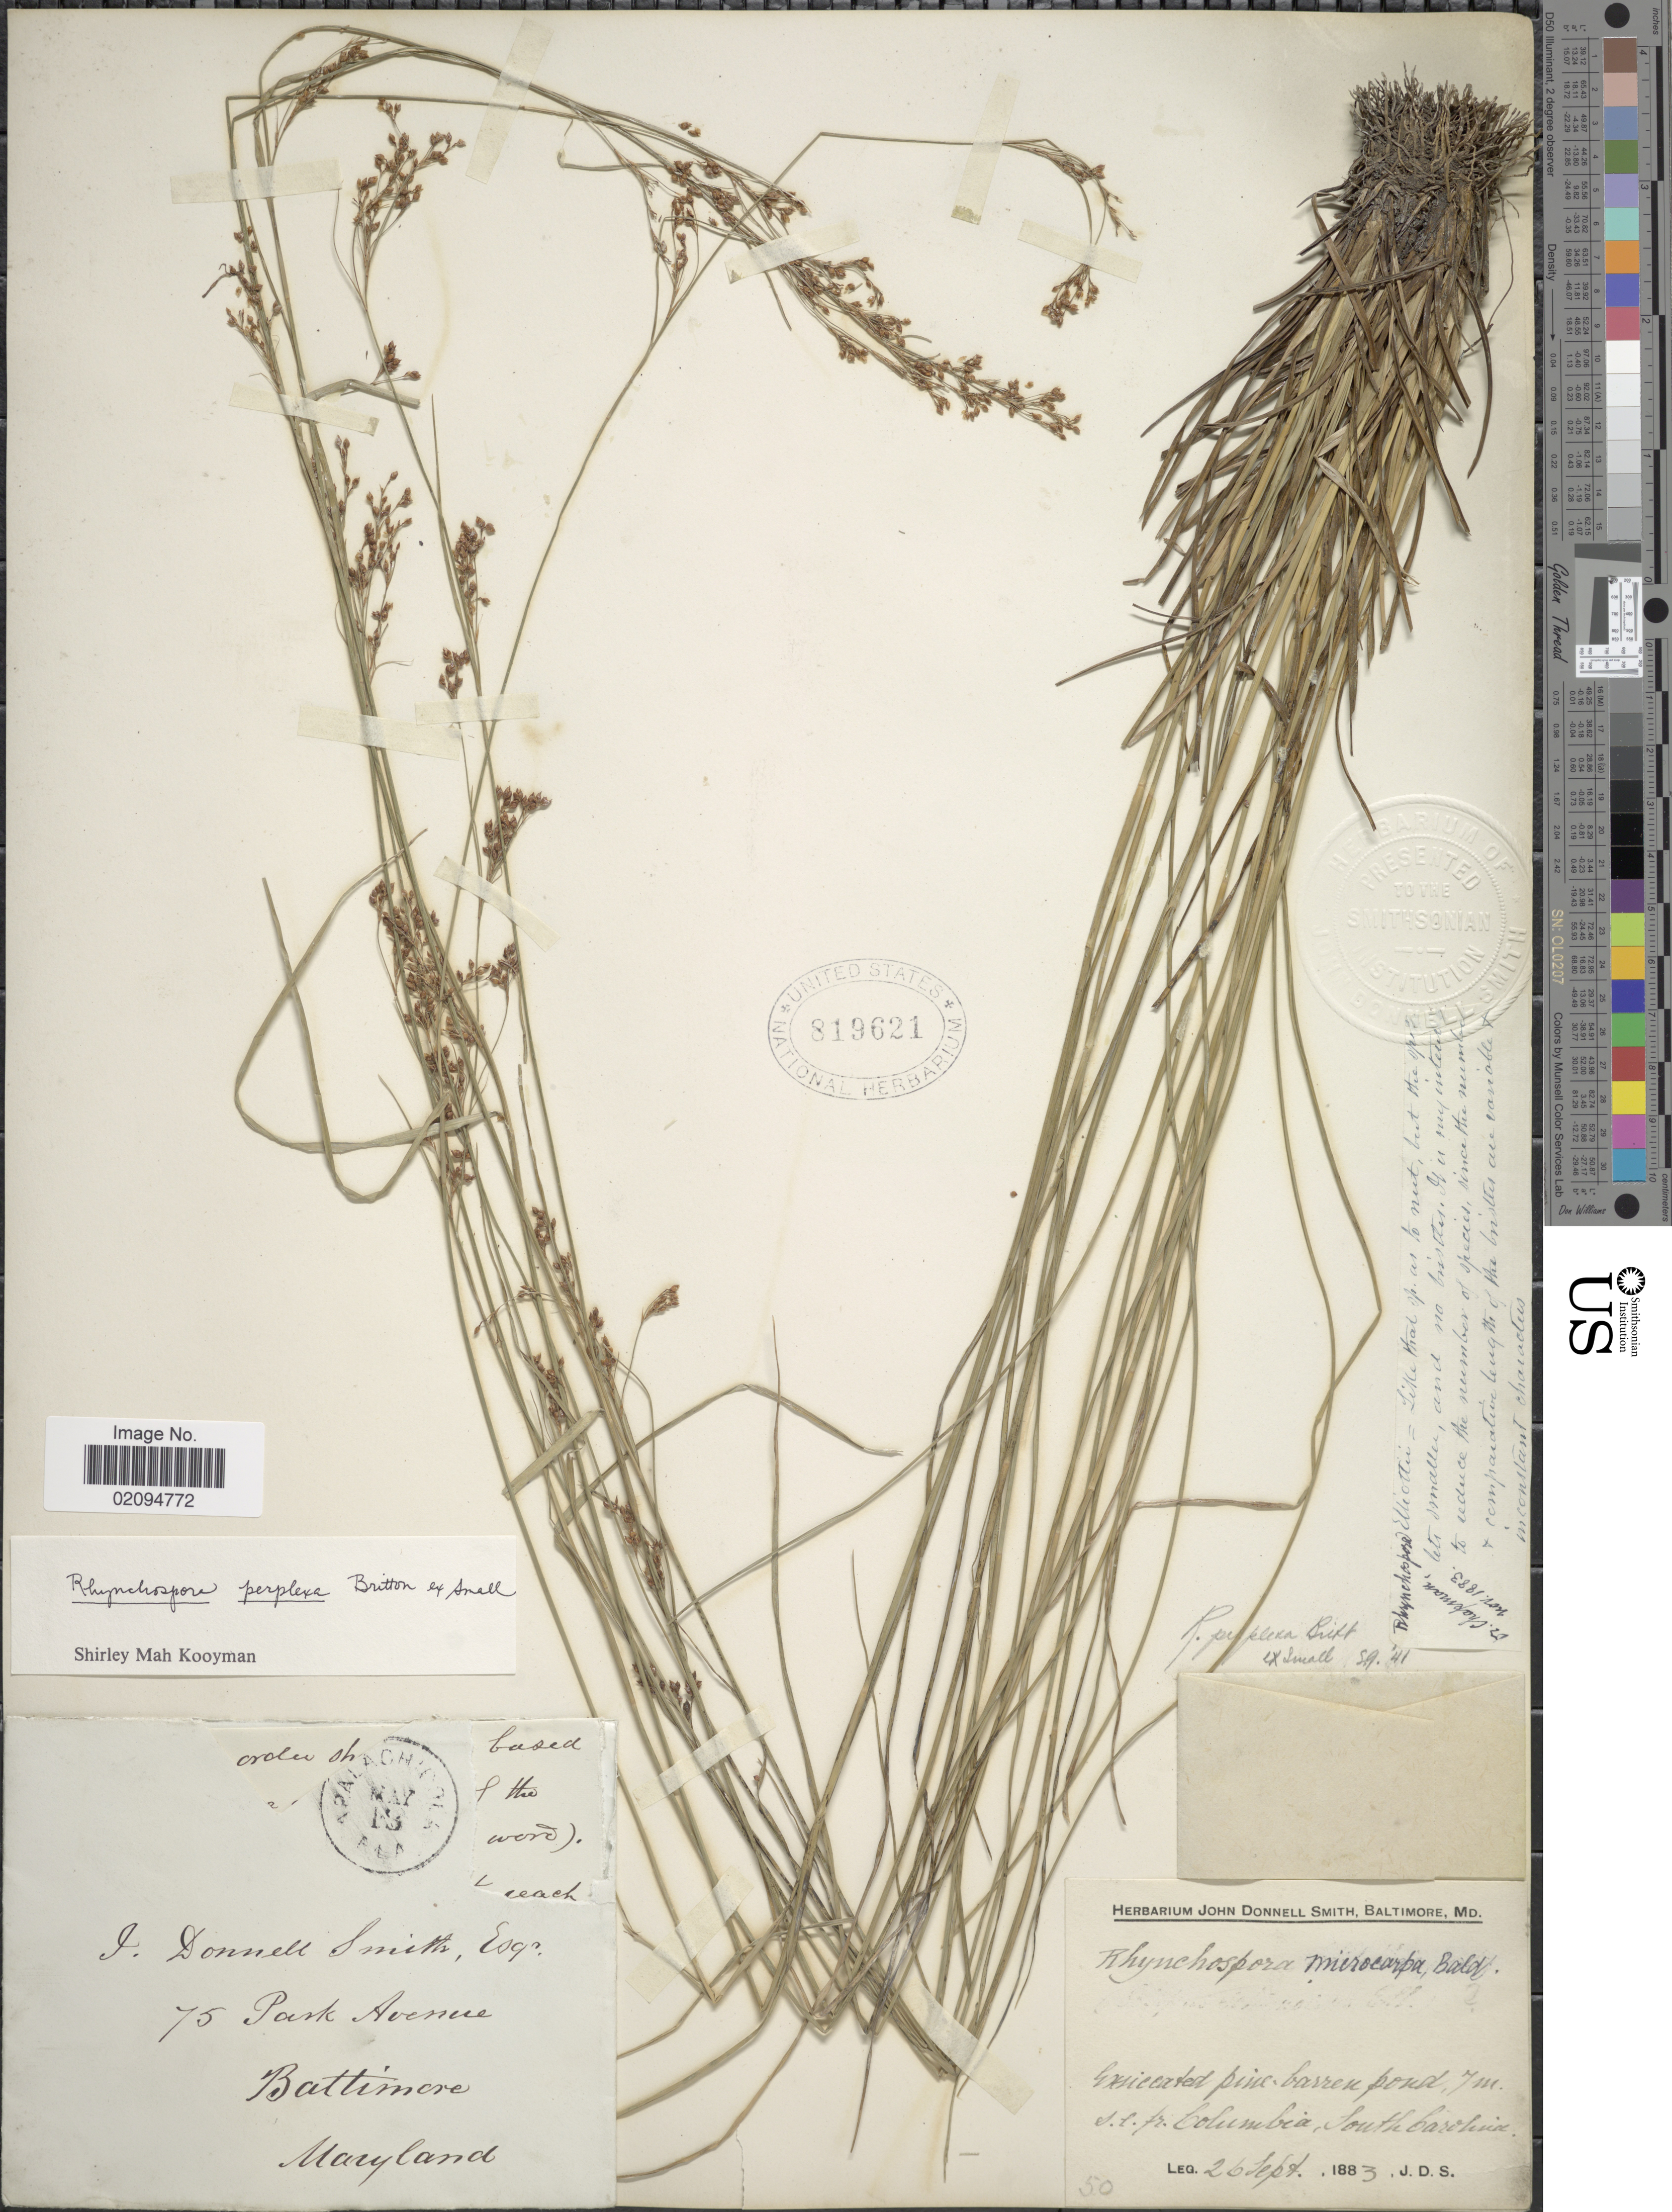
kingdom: Plantae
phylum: Tracheophyta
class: Liliopsida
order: Poales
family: Cyperaceae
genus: Rhynchospora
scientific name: Rhynchospora perplexa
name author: Britton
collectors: J. Donnell Smith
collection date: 1883-09-26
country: United States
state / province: South Carolina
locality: Pine barren pond 7 m. S. C. fr. Columbia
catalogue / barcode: US 819621